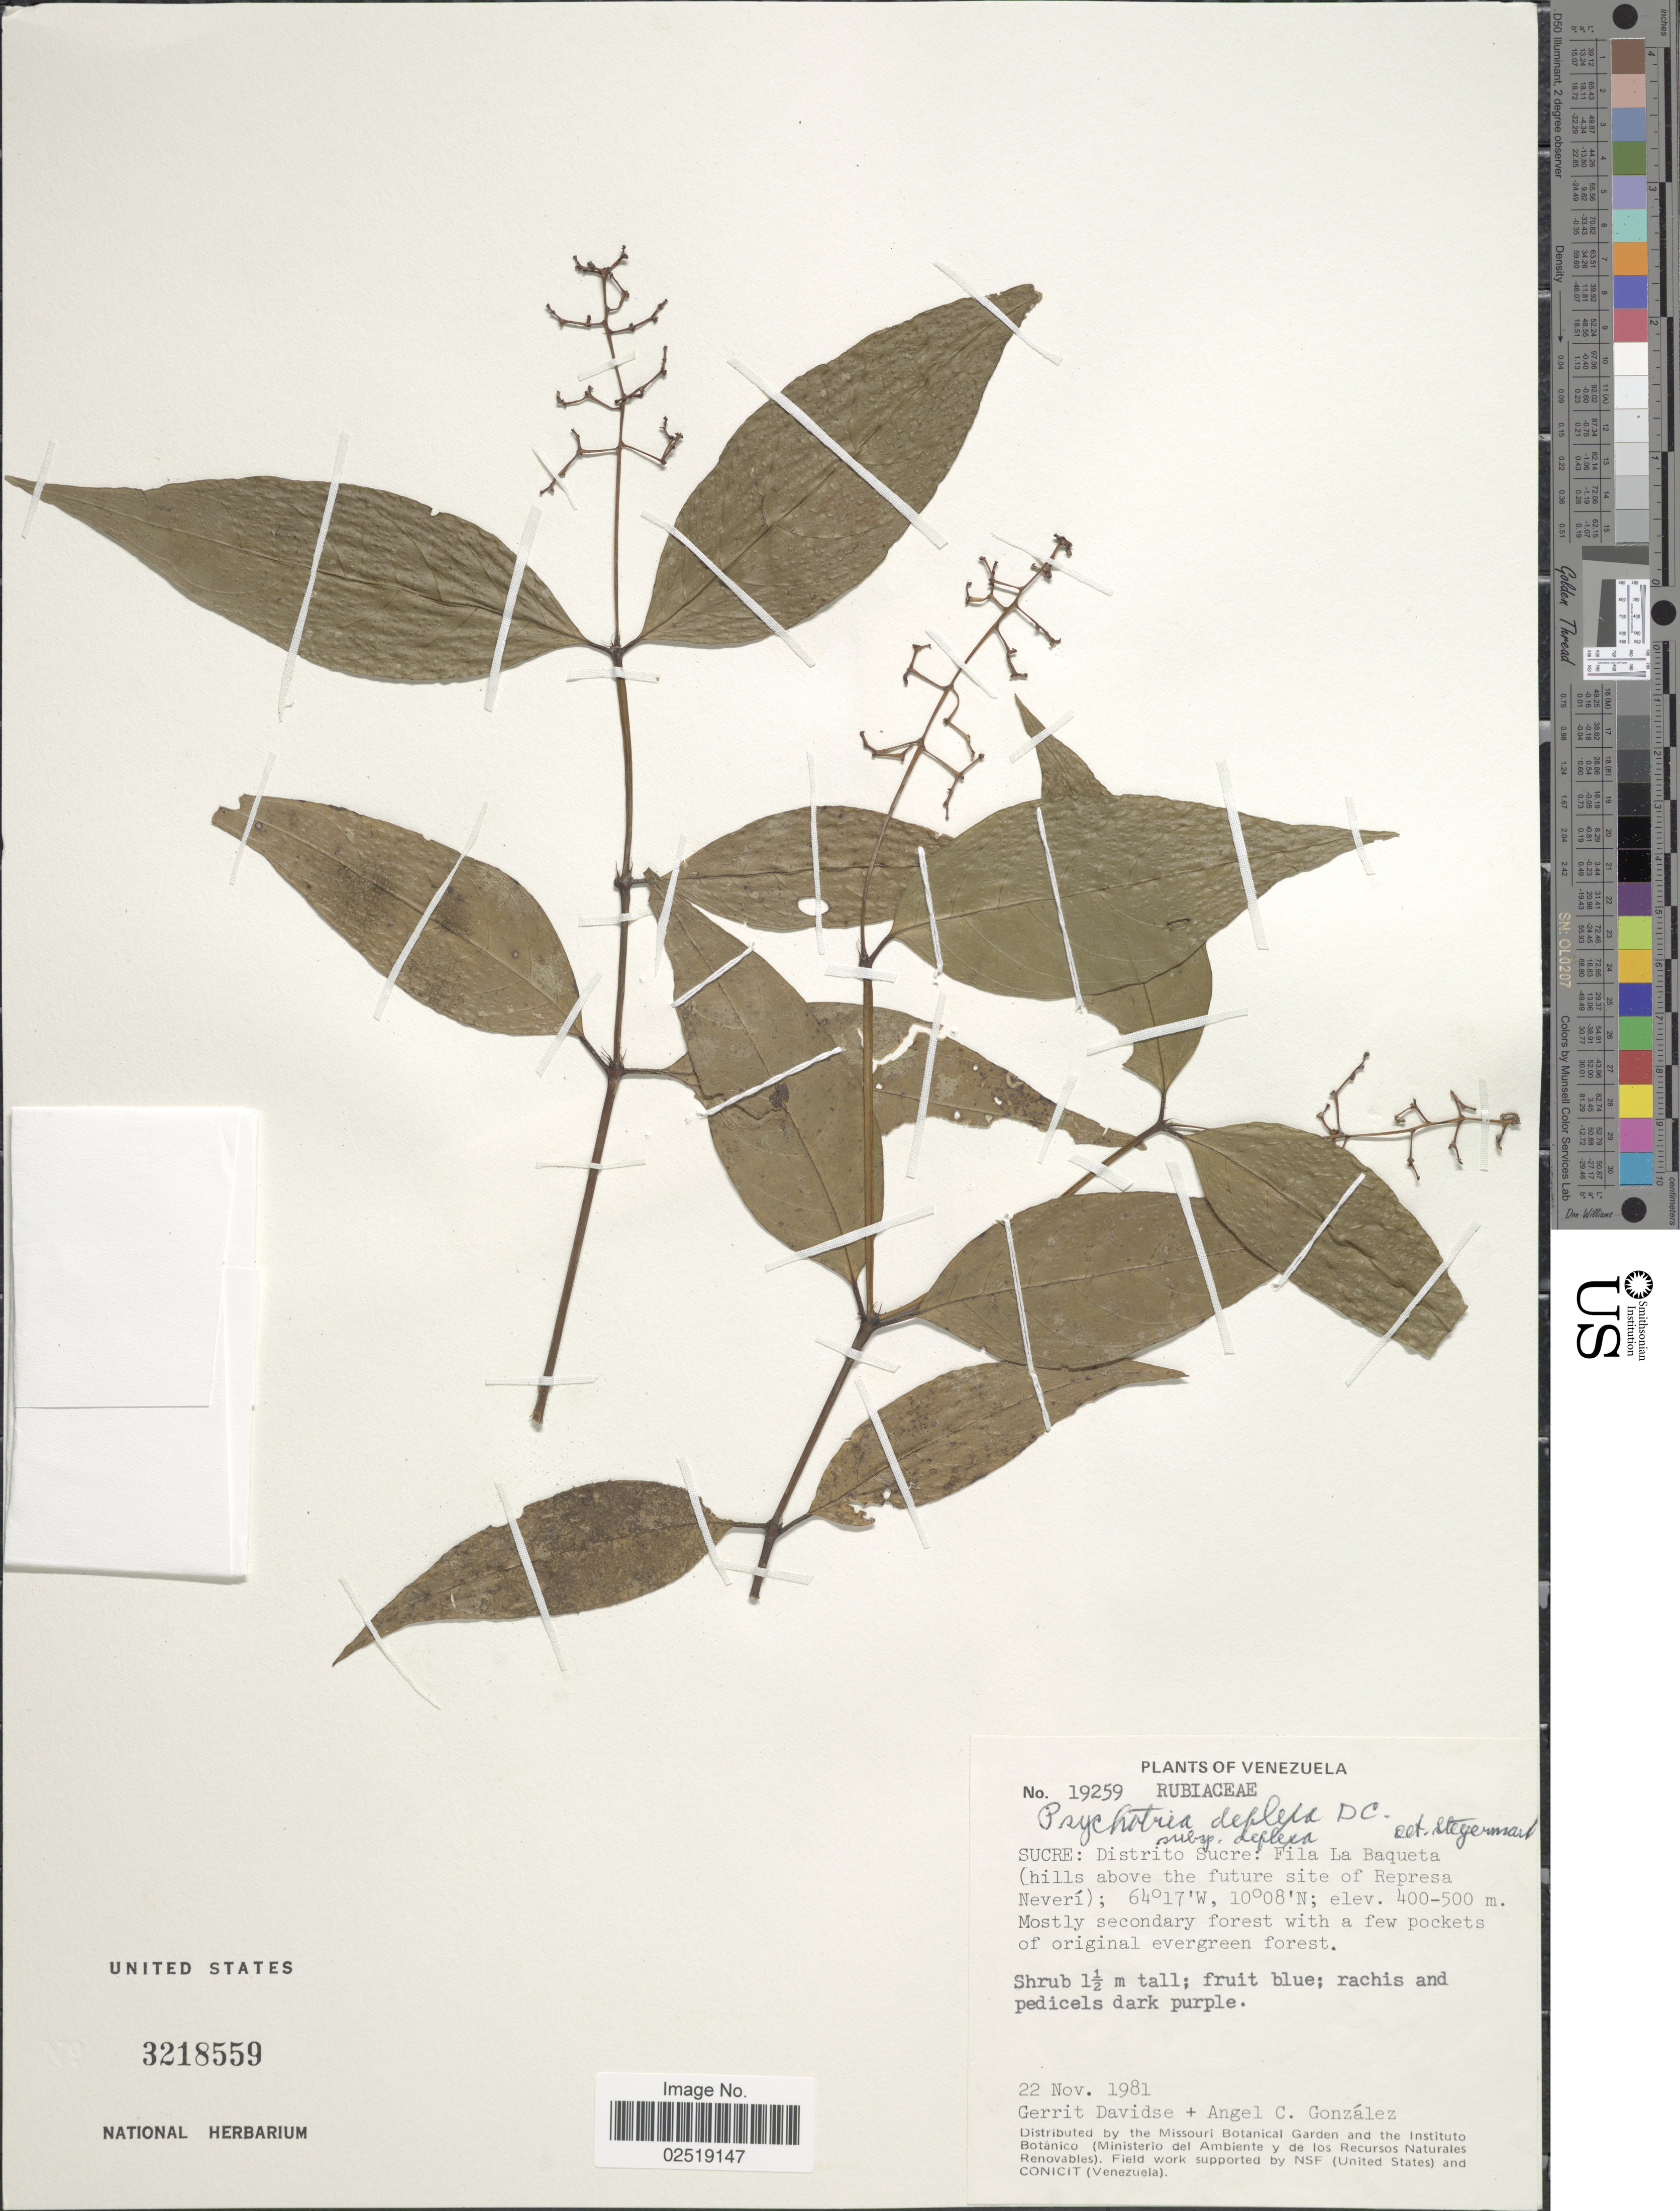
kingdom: Plantae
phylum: Tracheophyta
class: Magnoliopsida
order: Gentianales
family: Rubiaceae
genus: Psychotria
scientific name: Psychotria deflexa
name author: DC.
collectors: G. Davidse & A. C. González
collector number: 19259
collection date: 1981-11-22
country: Venezuela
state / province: Sucre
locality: Distrito Sucre: Fila La Baqueta (hills above the future site of Represa Neveri)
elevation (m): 400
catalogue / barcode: US 3218559